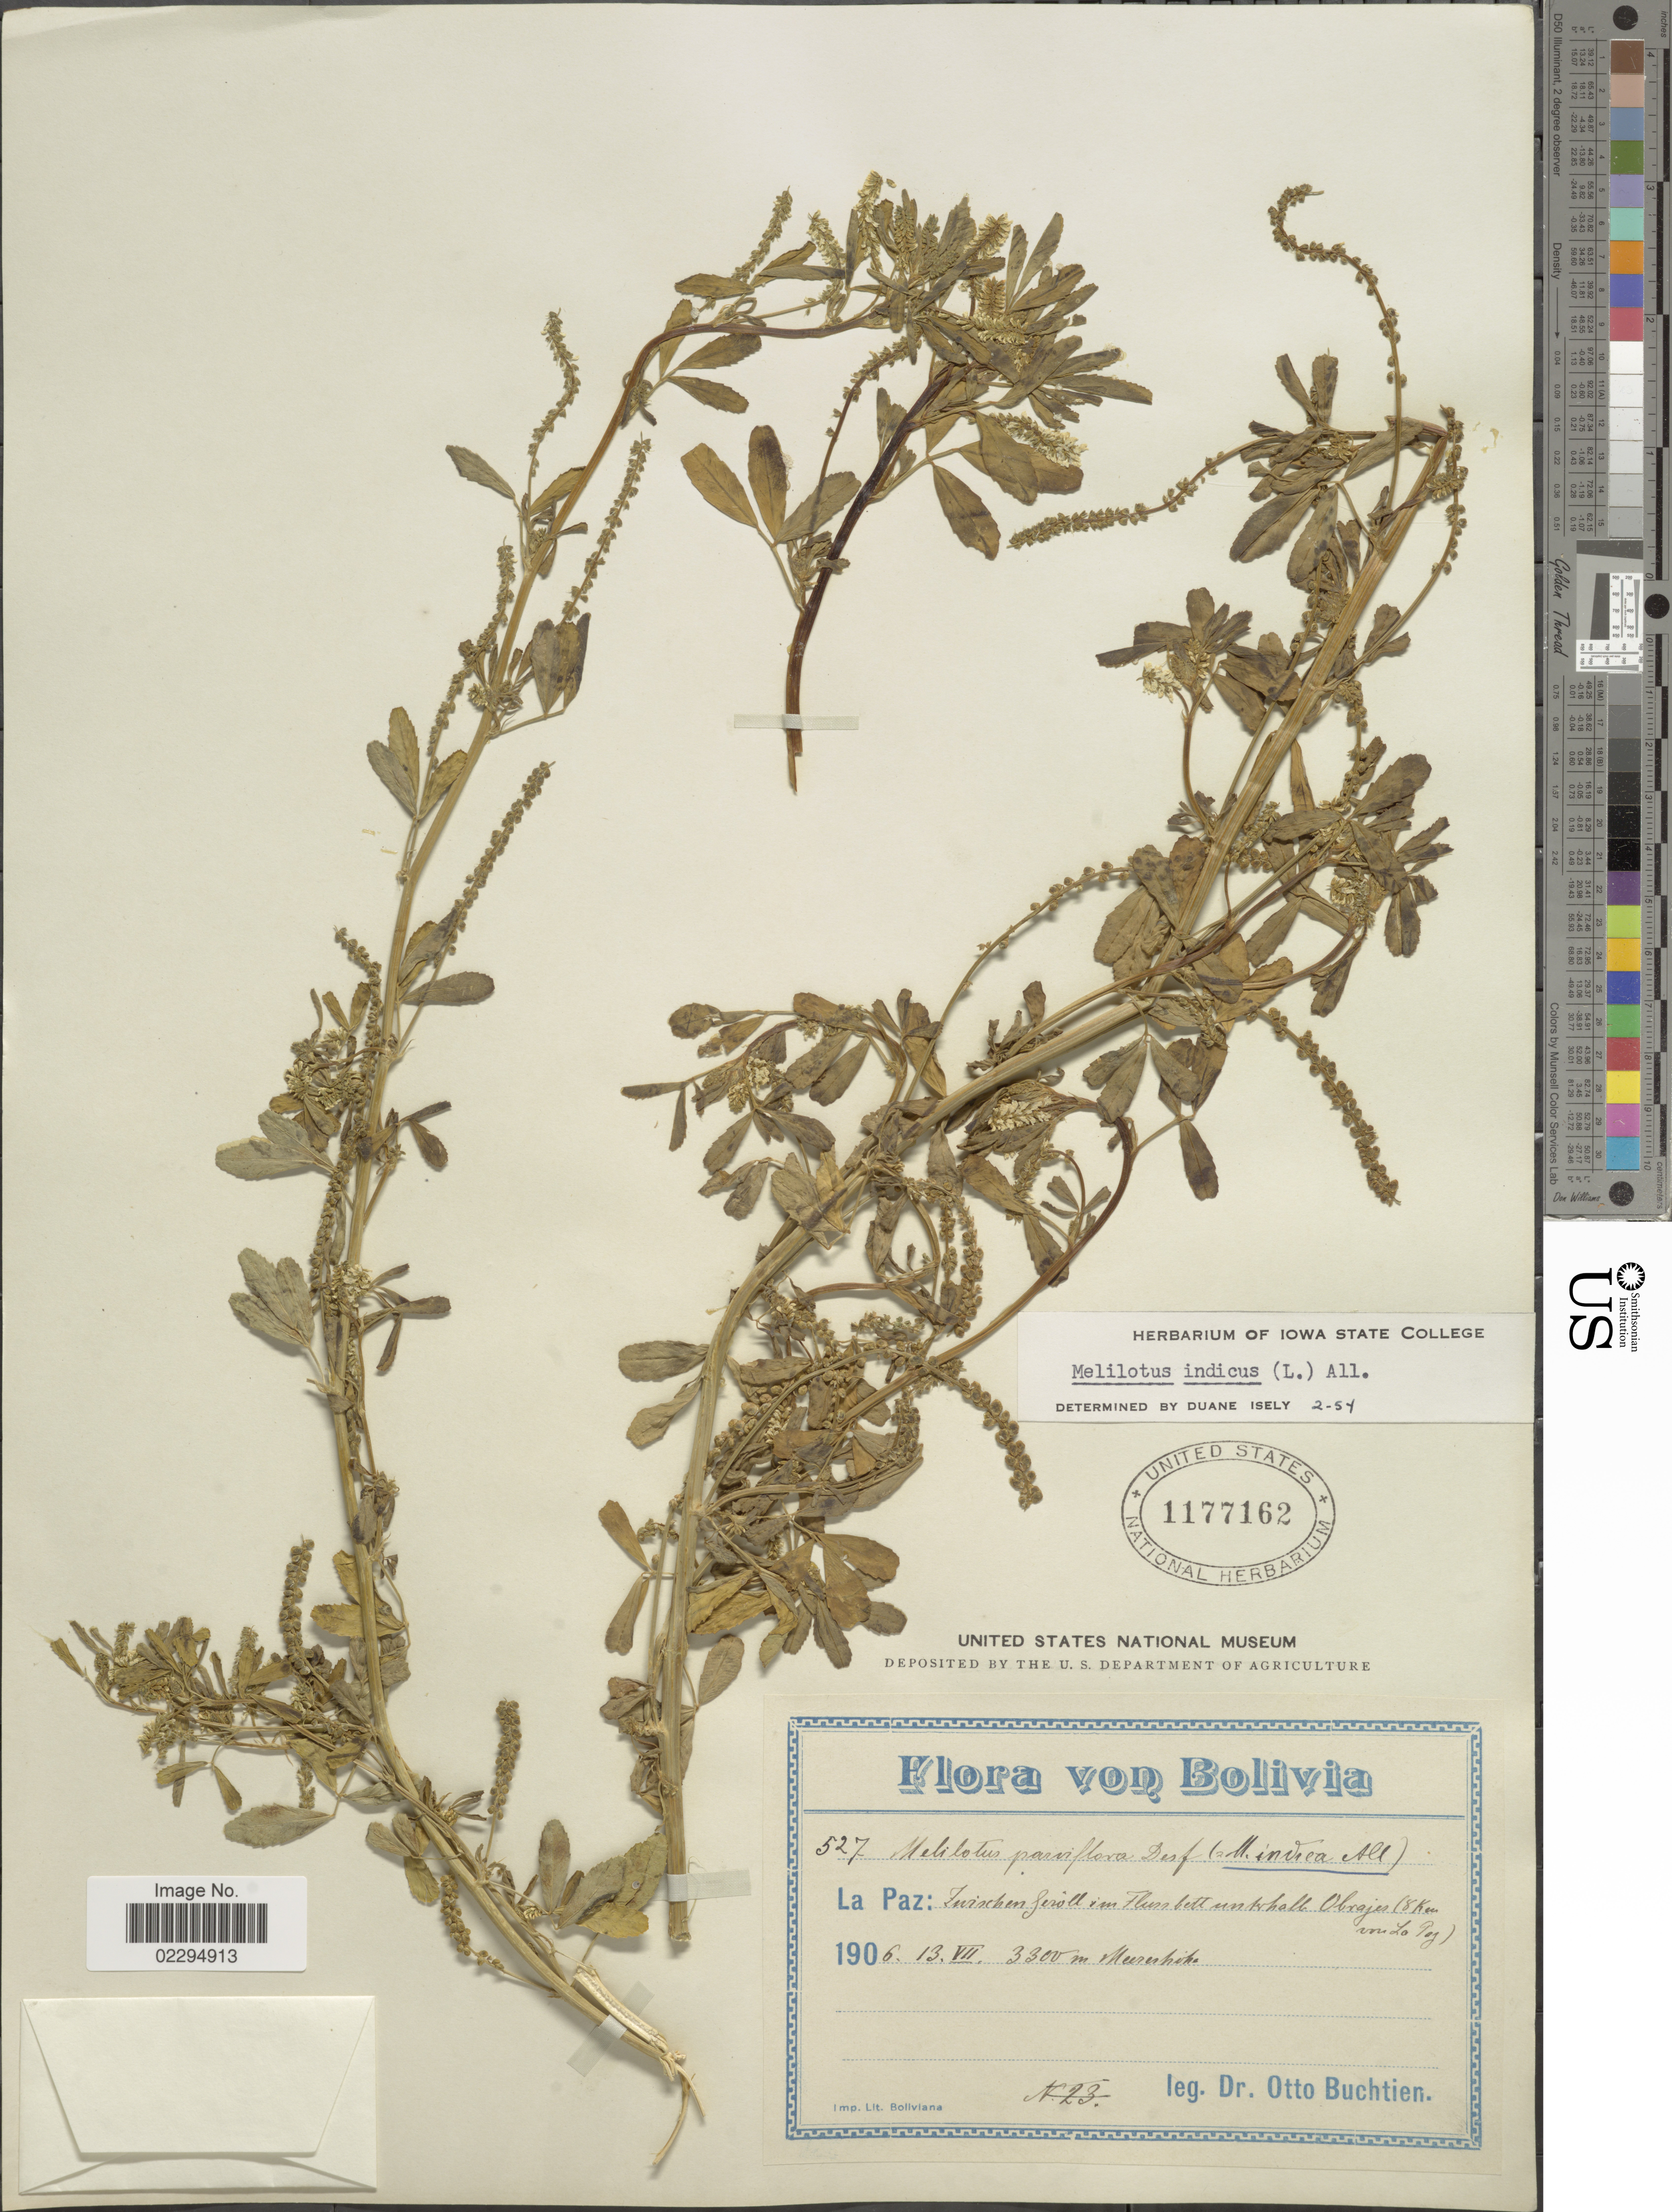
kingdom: Plantae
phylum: Tracheophyta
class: Magnoliopsida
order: Fabales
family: Fabaceae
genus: Melilotus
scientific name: Melilotus indicus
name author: (L.) All.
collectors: O. Buchtien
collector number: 527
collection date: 1906-08-13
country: Bolivia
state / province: La Paz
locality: Xwischen geroll im Flumbett unterhalb Obrajes (8 Km von La Paz)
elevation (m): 3300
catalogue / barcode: US 1177162